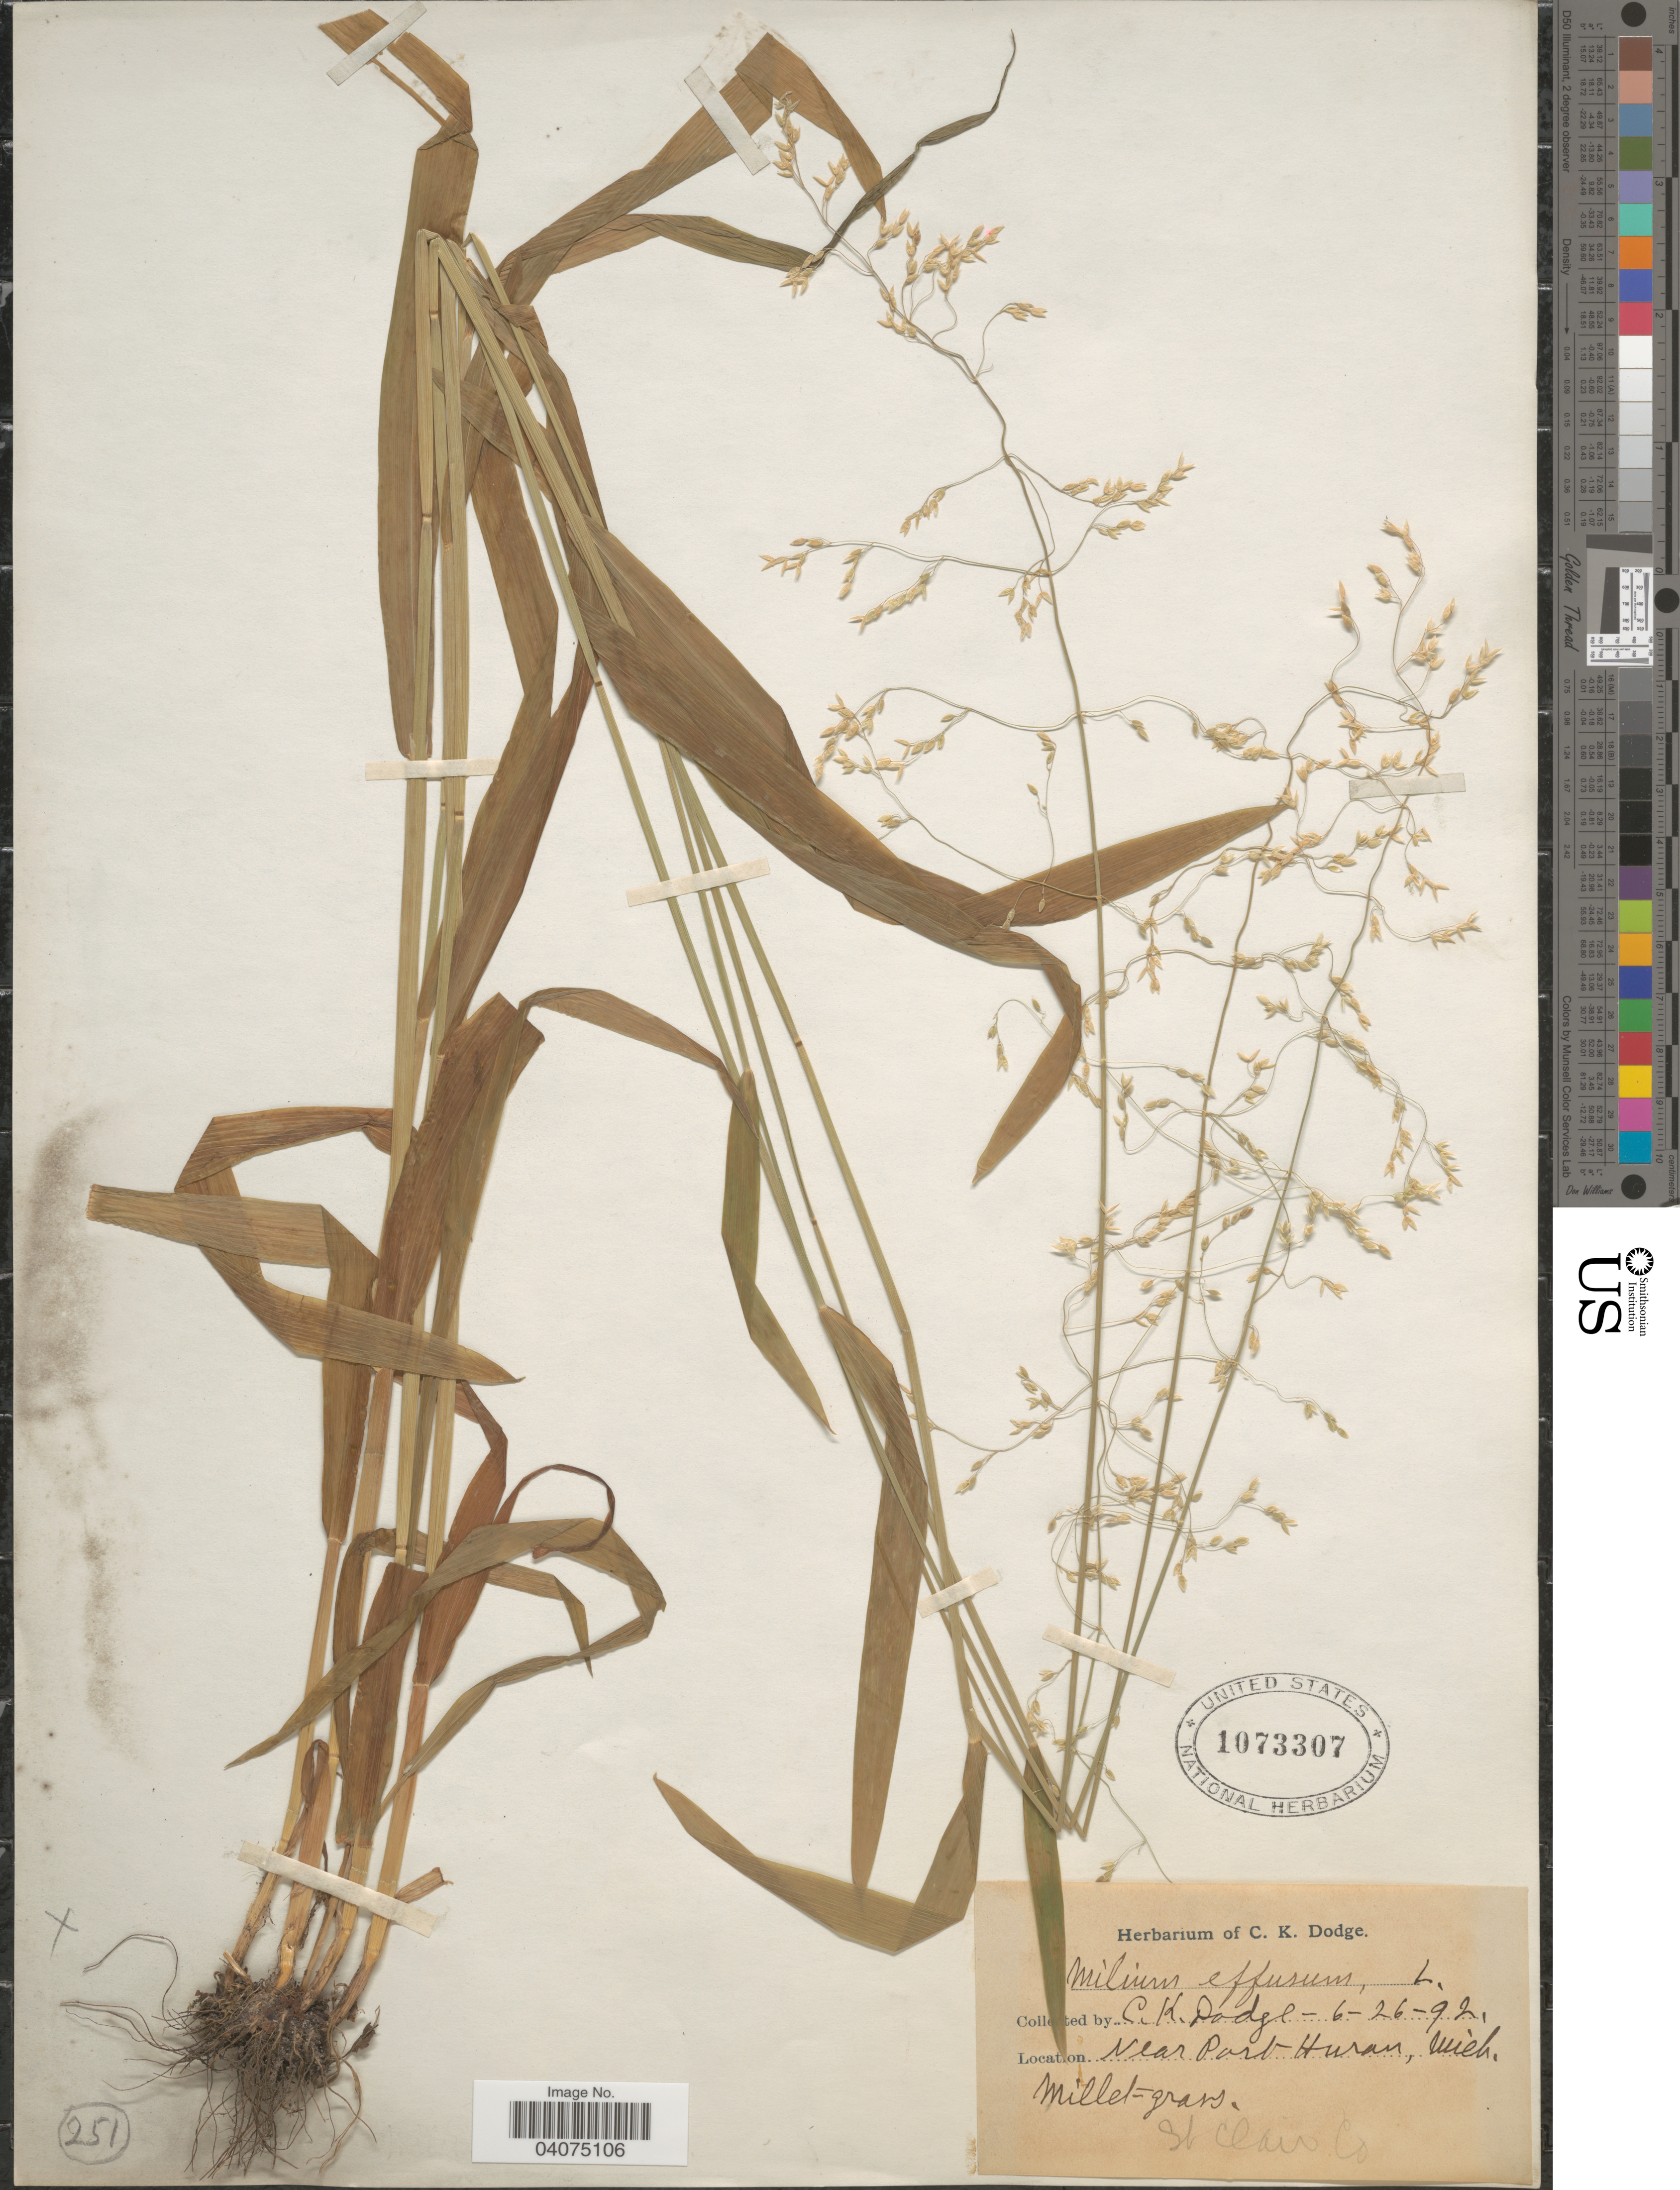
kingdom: Plantae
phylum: Tracheophyta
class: Liliopsida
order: Poales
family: Poaceae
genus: Milium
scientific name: Milium effusum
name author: L.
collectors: C. Dodge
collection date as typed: Transcribed d/m/y: 26/6/92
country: United States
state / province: Michigan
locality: Near Port Huron. St. Clair Co.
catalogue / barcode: US 1073307